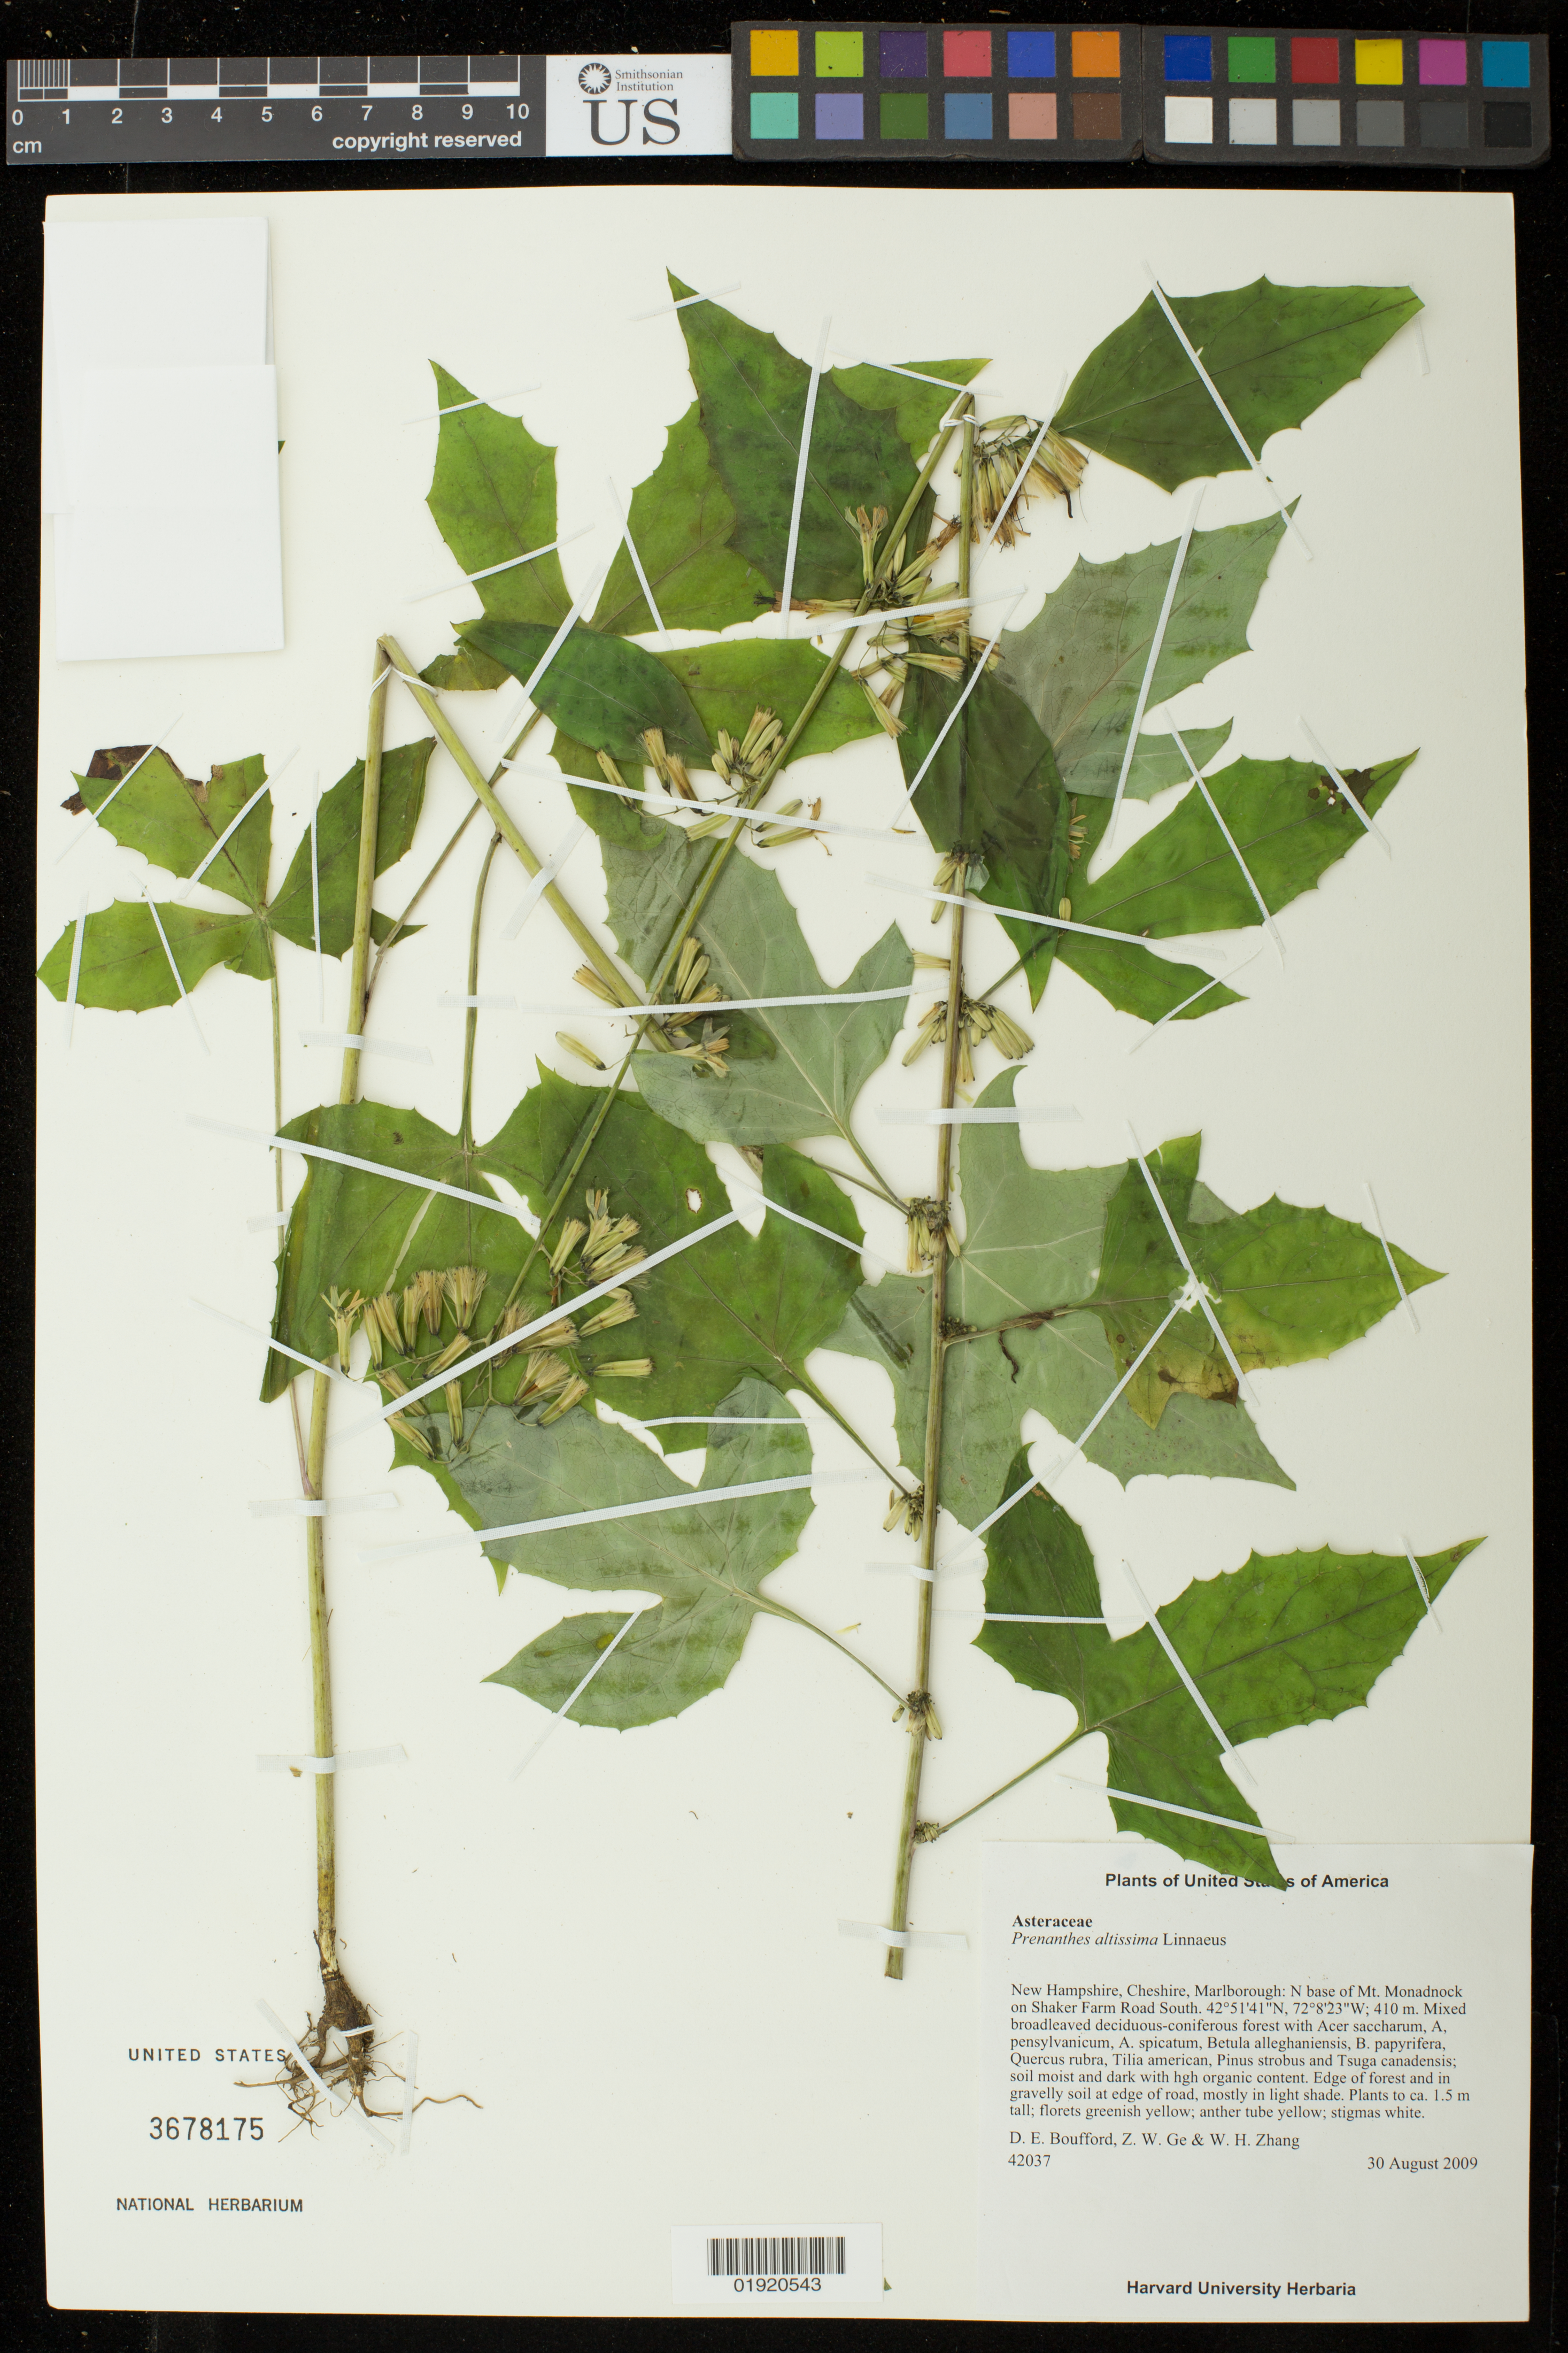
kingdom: Plantae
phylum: Tracheophyta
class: Magnoliopsida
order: Asterales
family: Asteraceae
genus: Nabalus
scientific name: Nabalus altissimus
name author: (L.) Hook.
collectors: D. E. Boufford, Z. Ge & W. Zhang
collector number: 42037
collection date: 2009-08-30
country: United States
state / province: New Hampshire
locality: New Hampshire, Cheshire, Marlborough: N base of Mt. Monadnock on Shaker Farm Road South.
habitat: Mixed broadleaved deciduous-coniferous forest with Acer saccharum, A. pensylvanicum, A. spicatum, Betula alleghaniensis, B. papyrifera, Quercus rubra, Tilia american, Pinus strobus and Tsuga canadensis; soil moist and dark with high organic content. Edge of forest and in gravelly soil at edge of road, mostly in light shade.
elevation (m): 410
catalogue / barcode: US 3678175